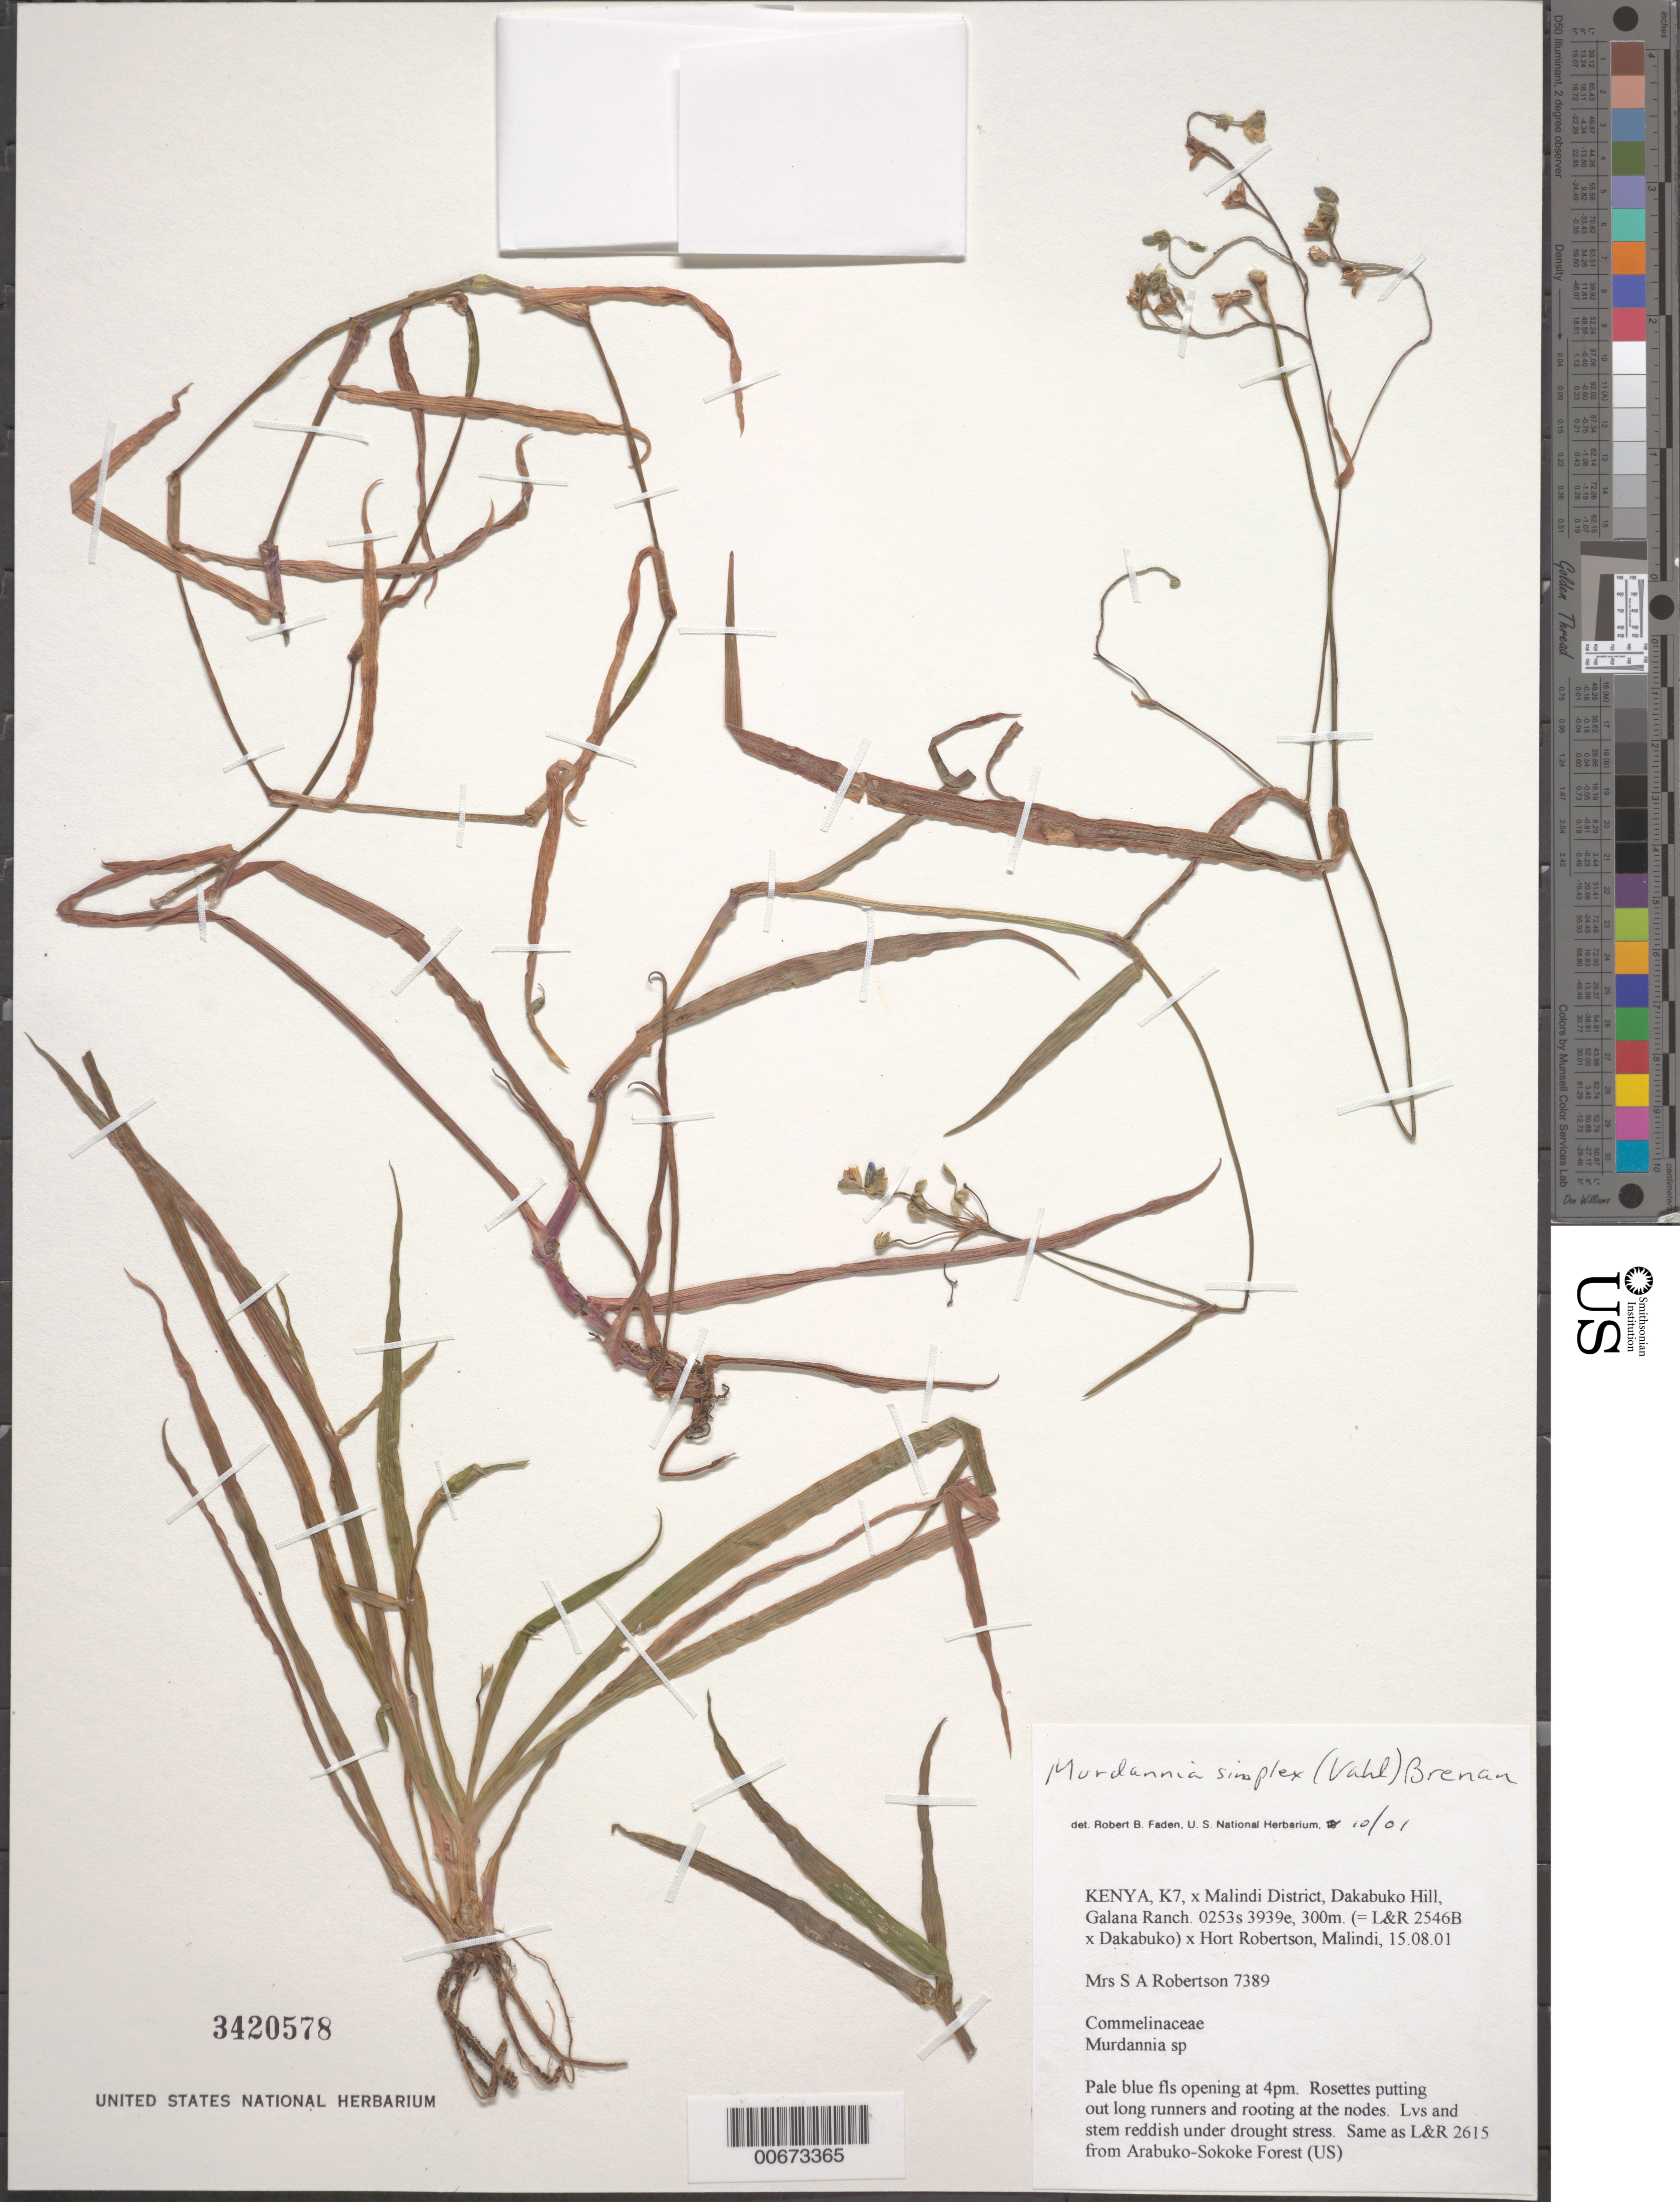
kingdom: Plantae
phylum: Tracheophyta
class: Liliopsida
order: Commelinales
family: Commelinaceae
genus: Murdannia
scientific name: Murdannia simplex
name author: (Vahl) Brenan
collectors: Mrs. S. A. Robertson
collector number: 7389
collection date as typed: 15 Aug 2001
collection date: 2001-08-15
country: Kenya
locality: K7, Malindi Dist., Malindi, Dakabuko Hill, Galana Ranch.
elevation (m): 300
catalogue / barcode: US 3420578